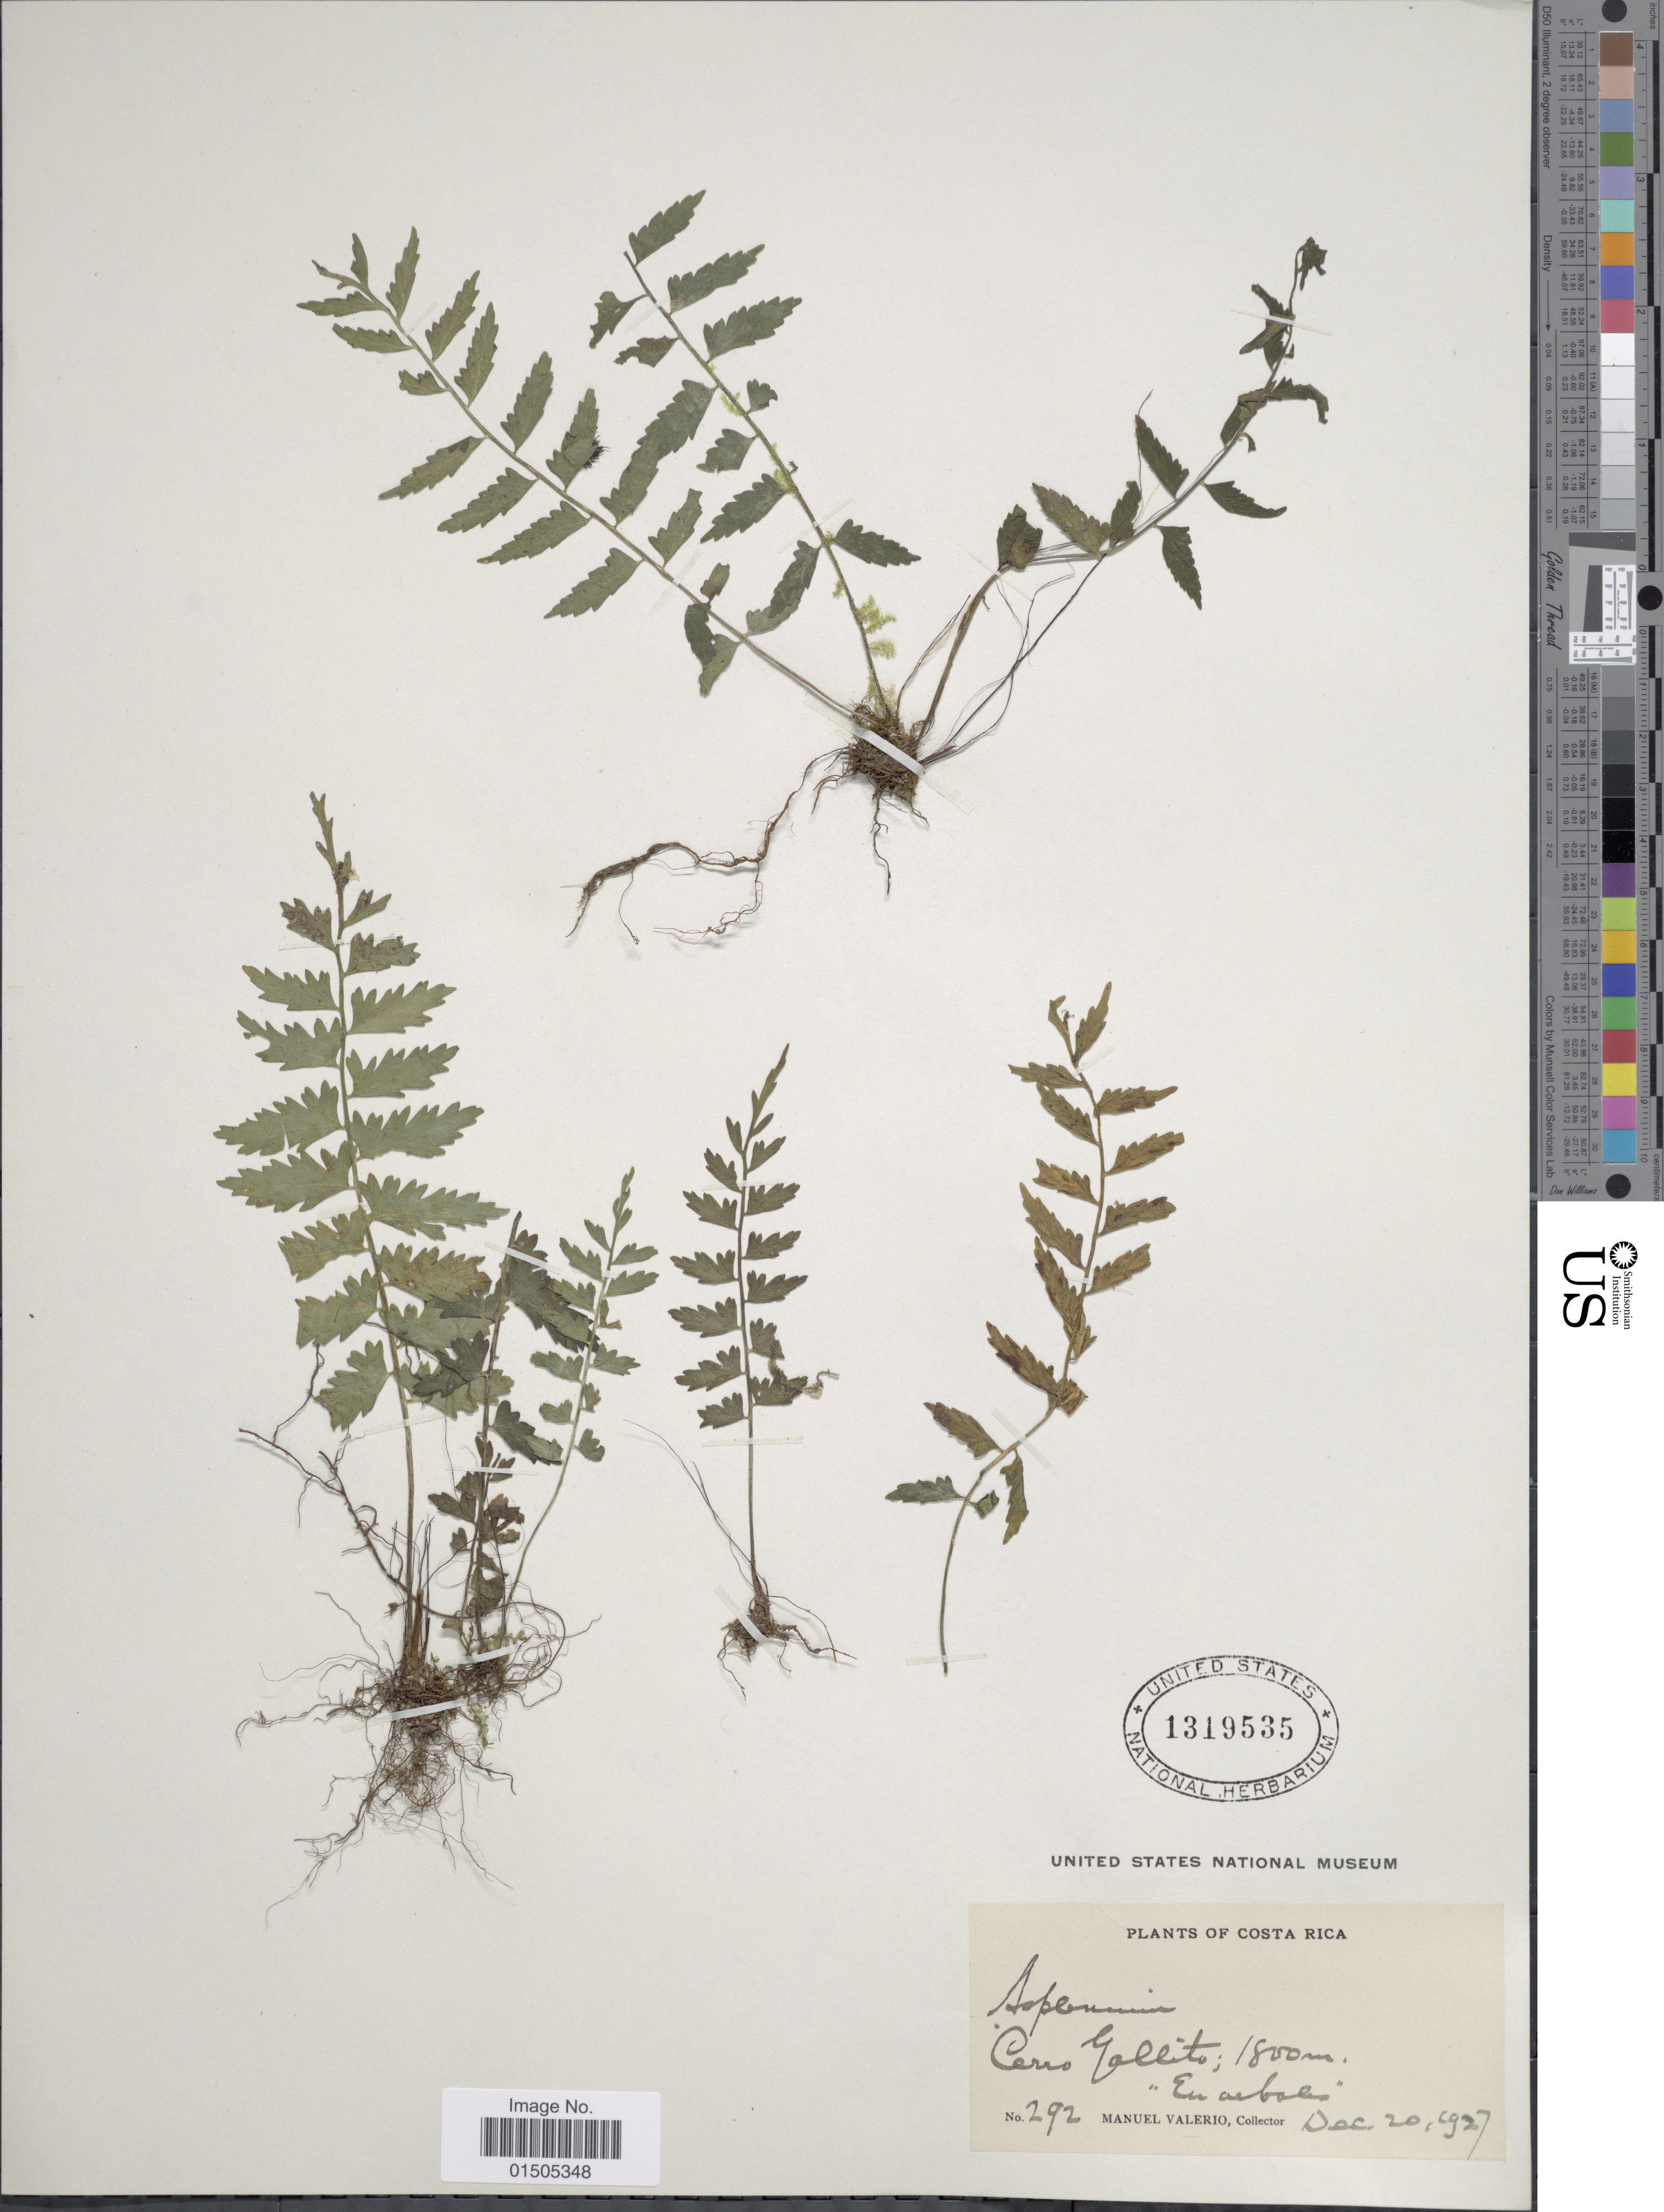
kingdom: Plantae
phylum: Tracheophyta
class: Polypodiopsida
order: Polypodiales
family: Aspleniaceae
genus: Asplenium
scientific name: Asplenium auriculatum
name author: Sw.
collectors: M. Valerio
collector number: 292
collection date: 1927-12-20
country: Costa Rica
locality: Cerro Gallito, "en arboles"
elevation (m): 1800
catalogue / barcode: US 1319535